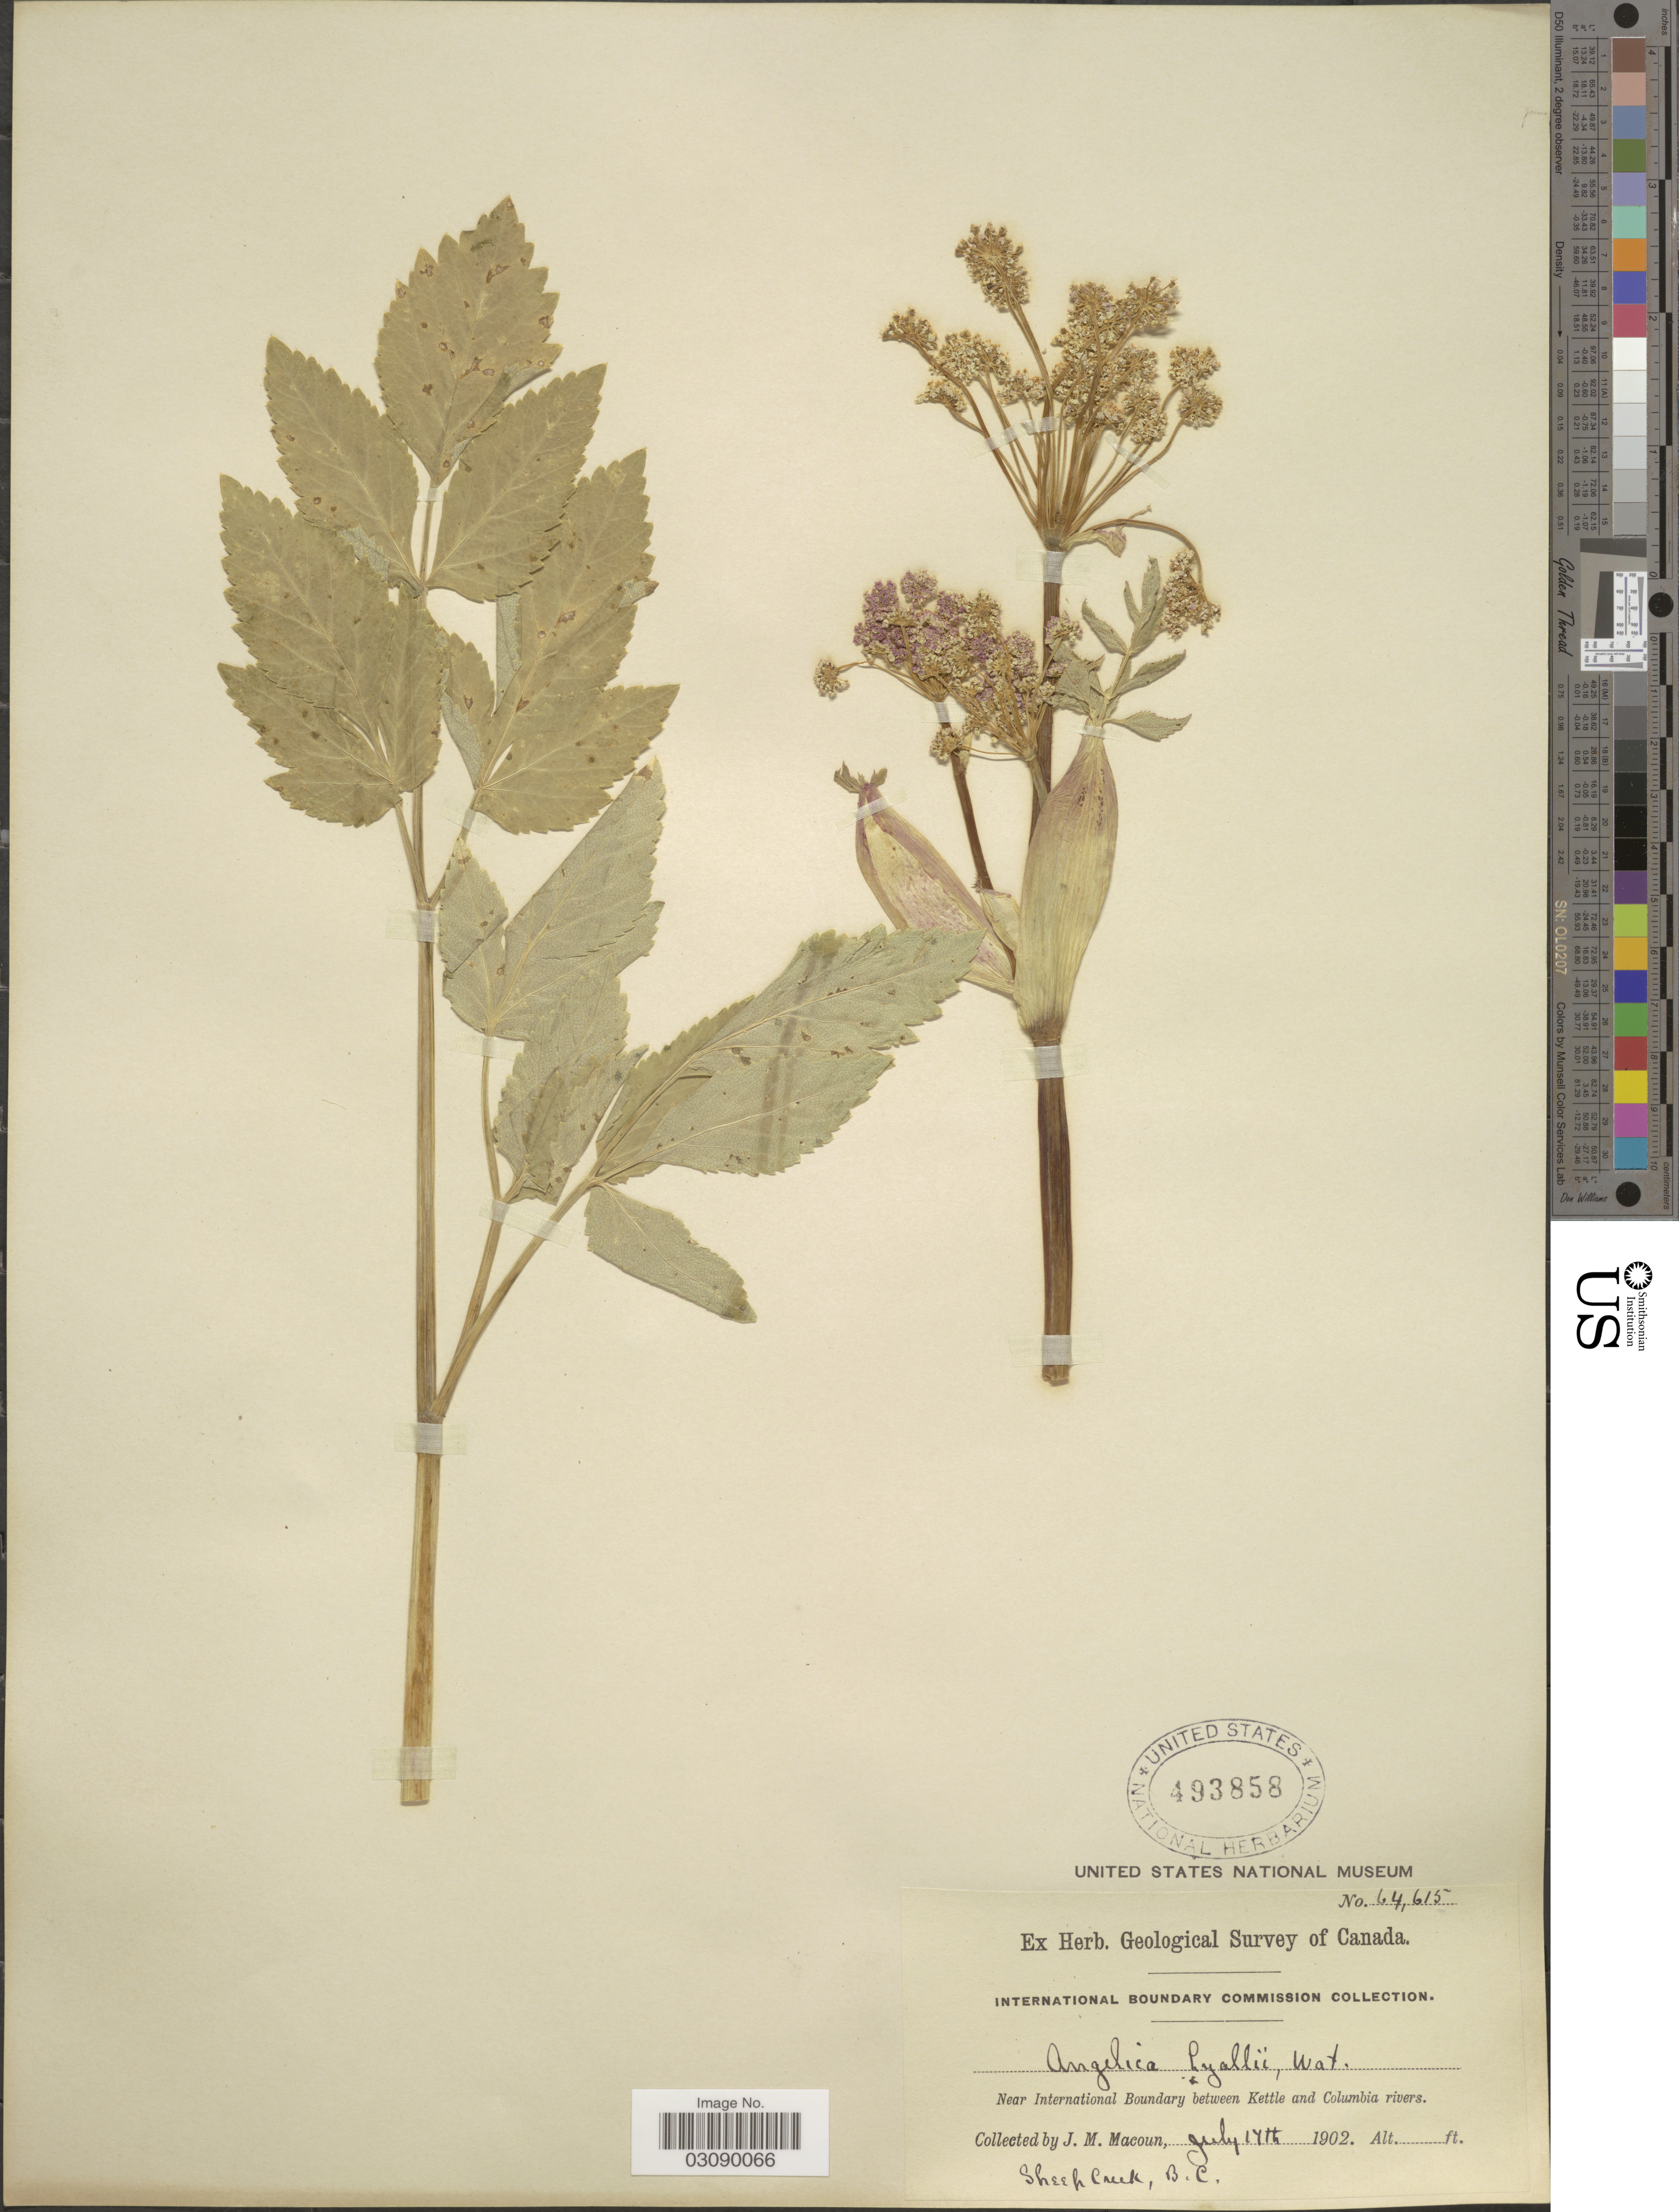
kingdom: Plantae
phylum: Tracheophyta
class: Magnoliopsida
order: Apiales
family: Apiaceae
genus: Angelica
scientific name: Angelica arguta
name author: Nutt.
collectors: J. M. Macoun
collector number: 64615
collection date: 1902-07-17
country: Canada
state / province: British Columbia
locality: Near International Boundary between Kettle and Columbia rivers. Sheep Creek.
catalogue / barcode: US 493858